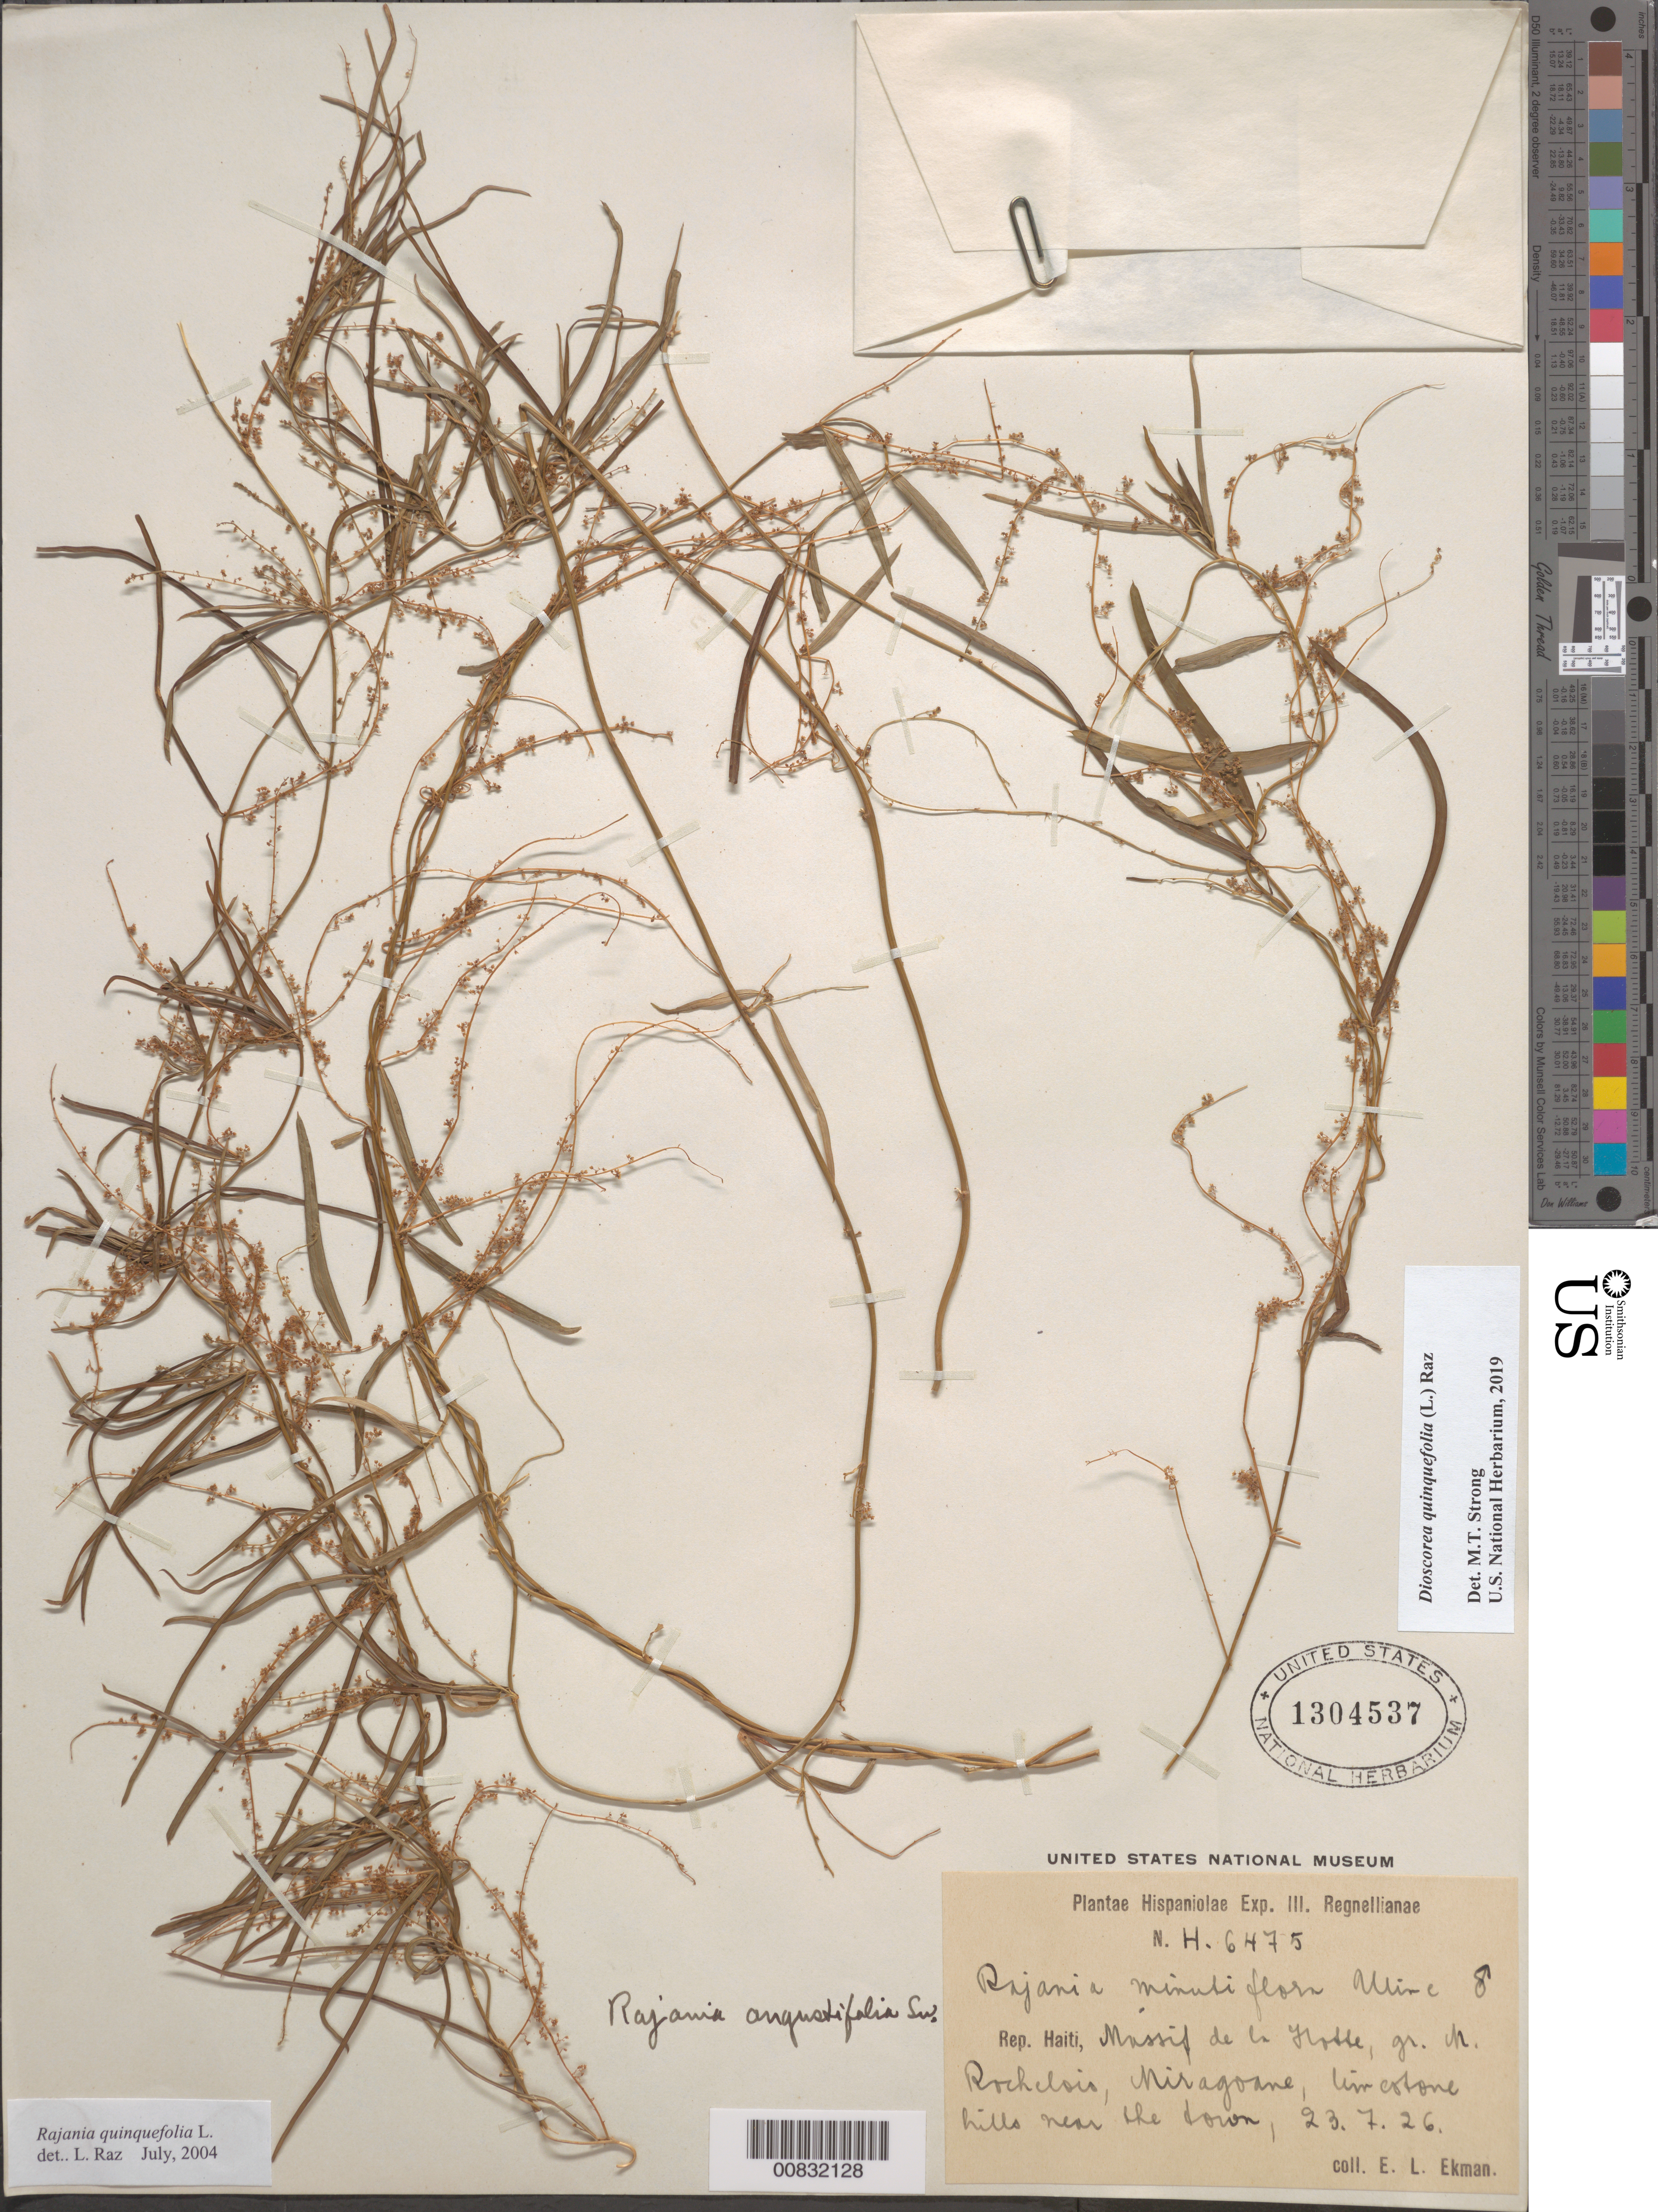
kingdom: Plantae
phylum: Tracheophyta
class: Liliopsida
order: Dioscoreales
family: Dioscoreaceae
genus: Dioscorea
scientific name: Dioscorea quinquefolia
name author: (L.) Raz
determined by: Strong, M. T., (US), Smithsonian Institution - National Museum of Natural History (UNITED STATES)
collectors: E. L. Ekman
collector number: H 6475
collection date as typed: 23 Jul 1926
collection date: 1926-07-23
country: Haiti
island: Hispaniola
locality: Massif de la Hotte, Gr. Morne Rochelois, Miragoane, limestone hills near the town.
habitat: Limestone hills.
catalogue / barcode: US 1304537